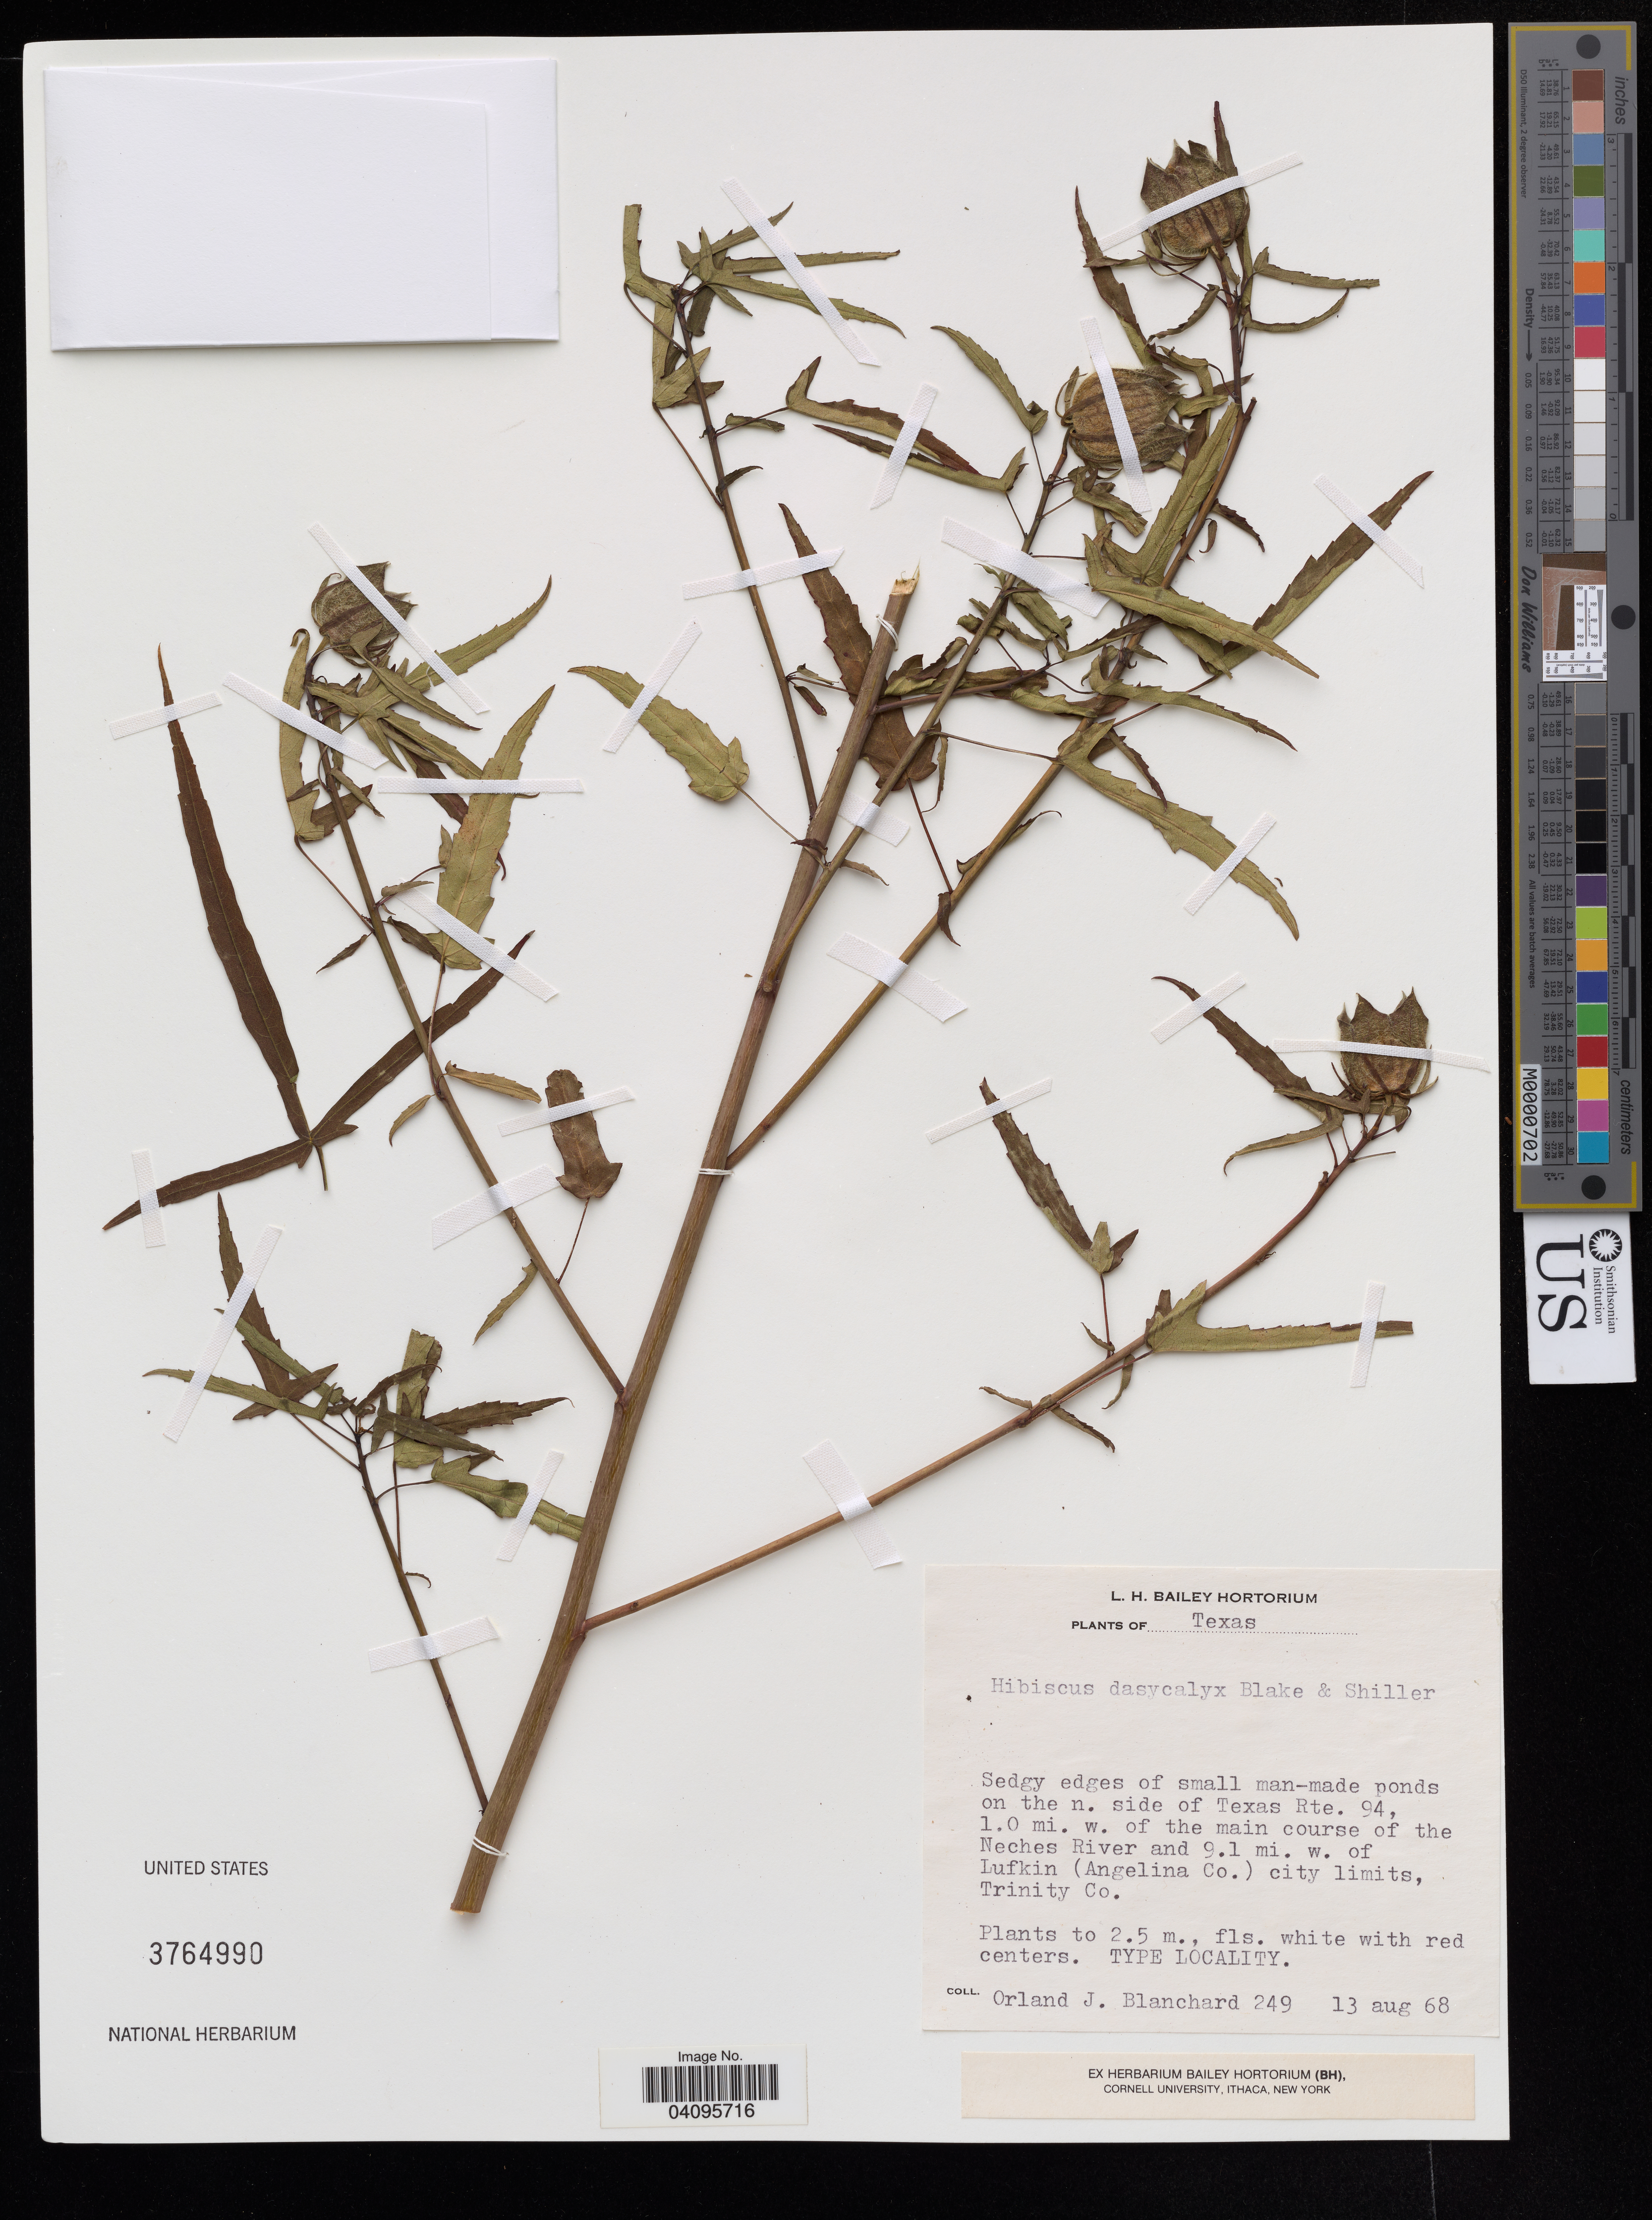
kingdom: Plantae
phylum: Tracheophyta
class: Magnoliopsida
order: Malvales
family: Malvaceae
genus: Hibiscus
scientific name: Hibiscus dasycalyx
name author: S.F. Blake & Shiller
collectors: O. J. Blanchard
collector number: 249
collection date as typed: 13 Aug 1968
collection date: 1968-08-13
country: United States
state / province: Texas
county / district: Trinity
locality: Sedgy edges of small man-made ponds on the n. side of Texas Rte. 94, 1.0 mi. w. of the main course of the Neches River and 9.1 mi. w. of Lufkin (Angelina Co.) city limits, Trinity Co.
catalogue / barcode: US 3764990